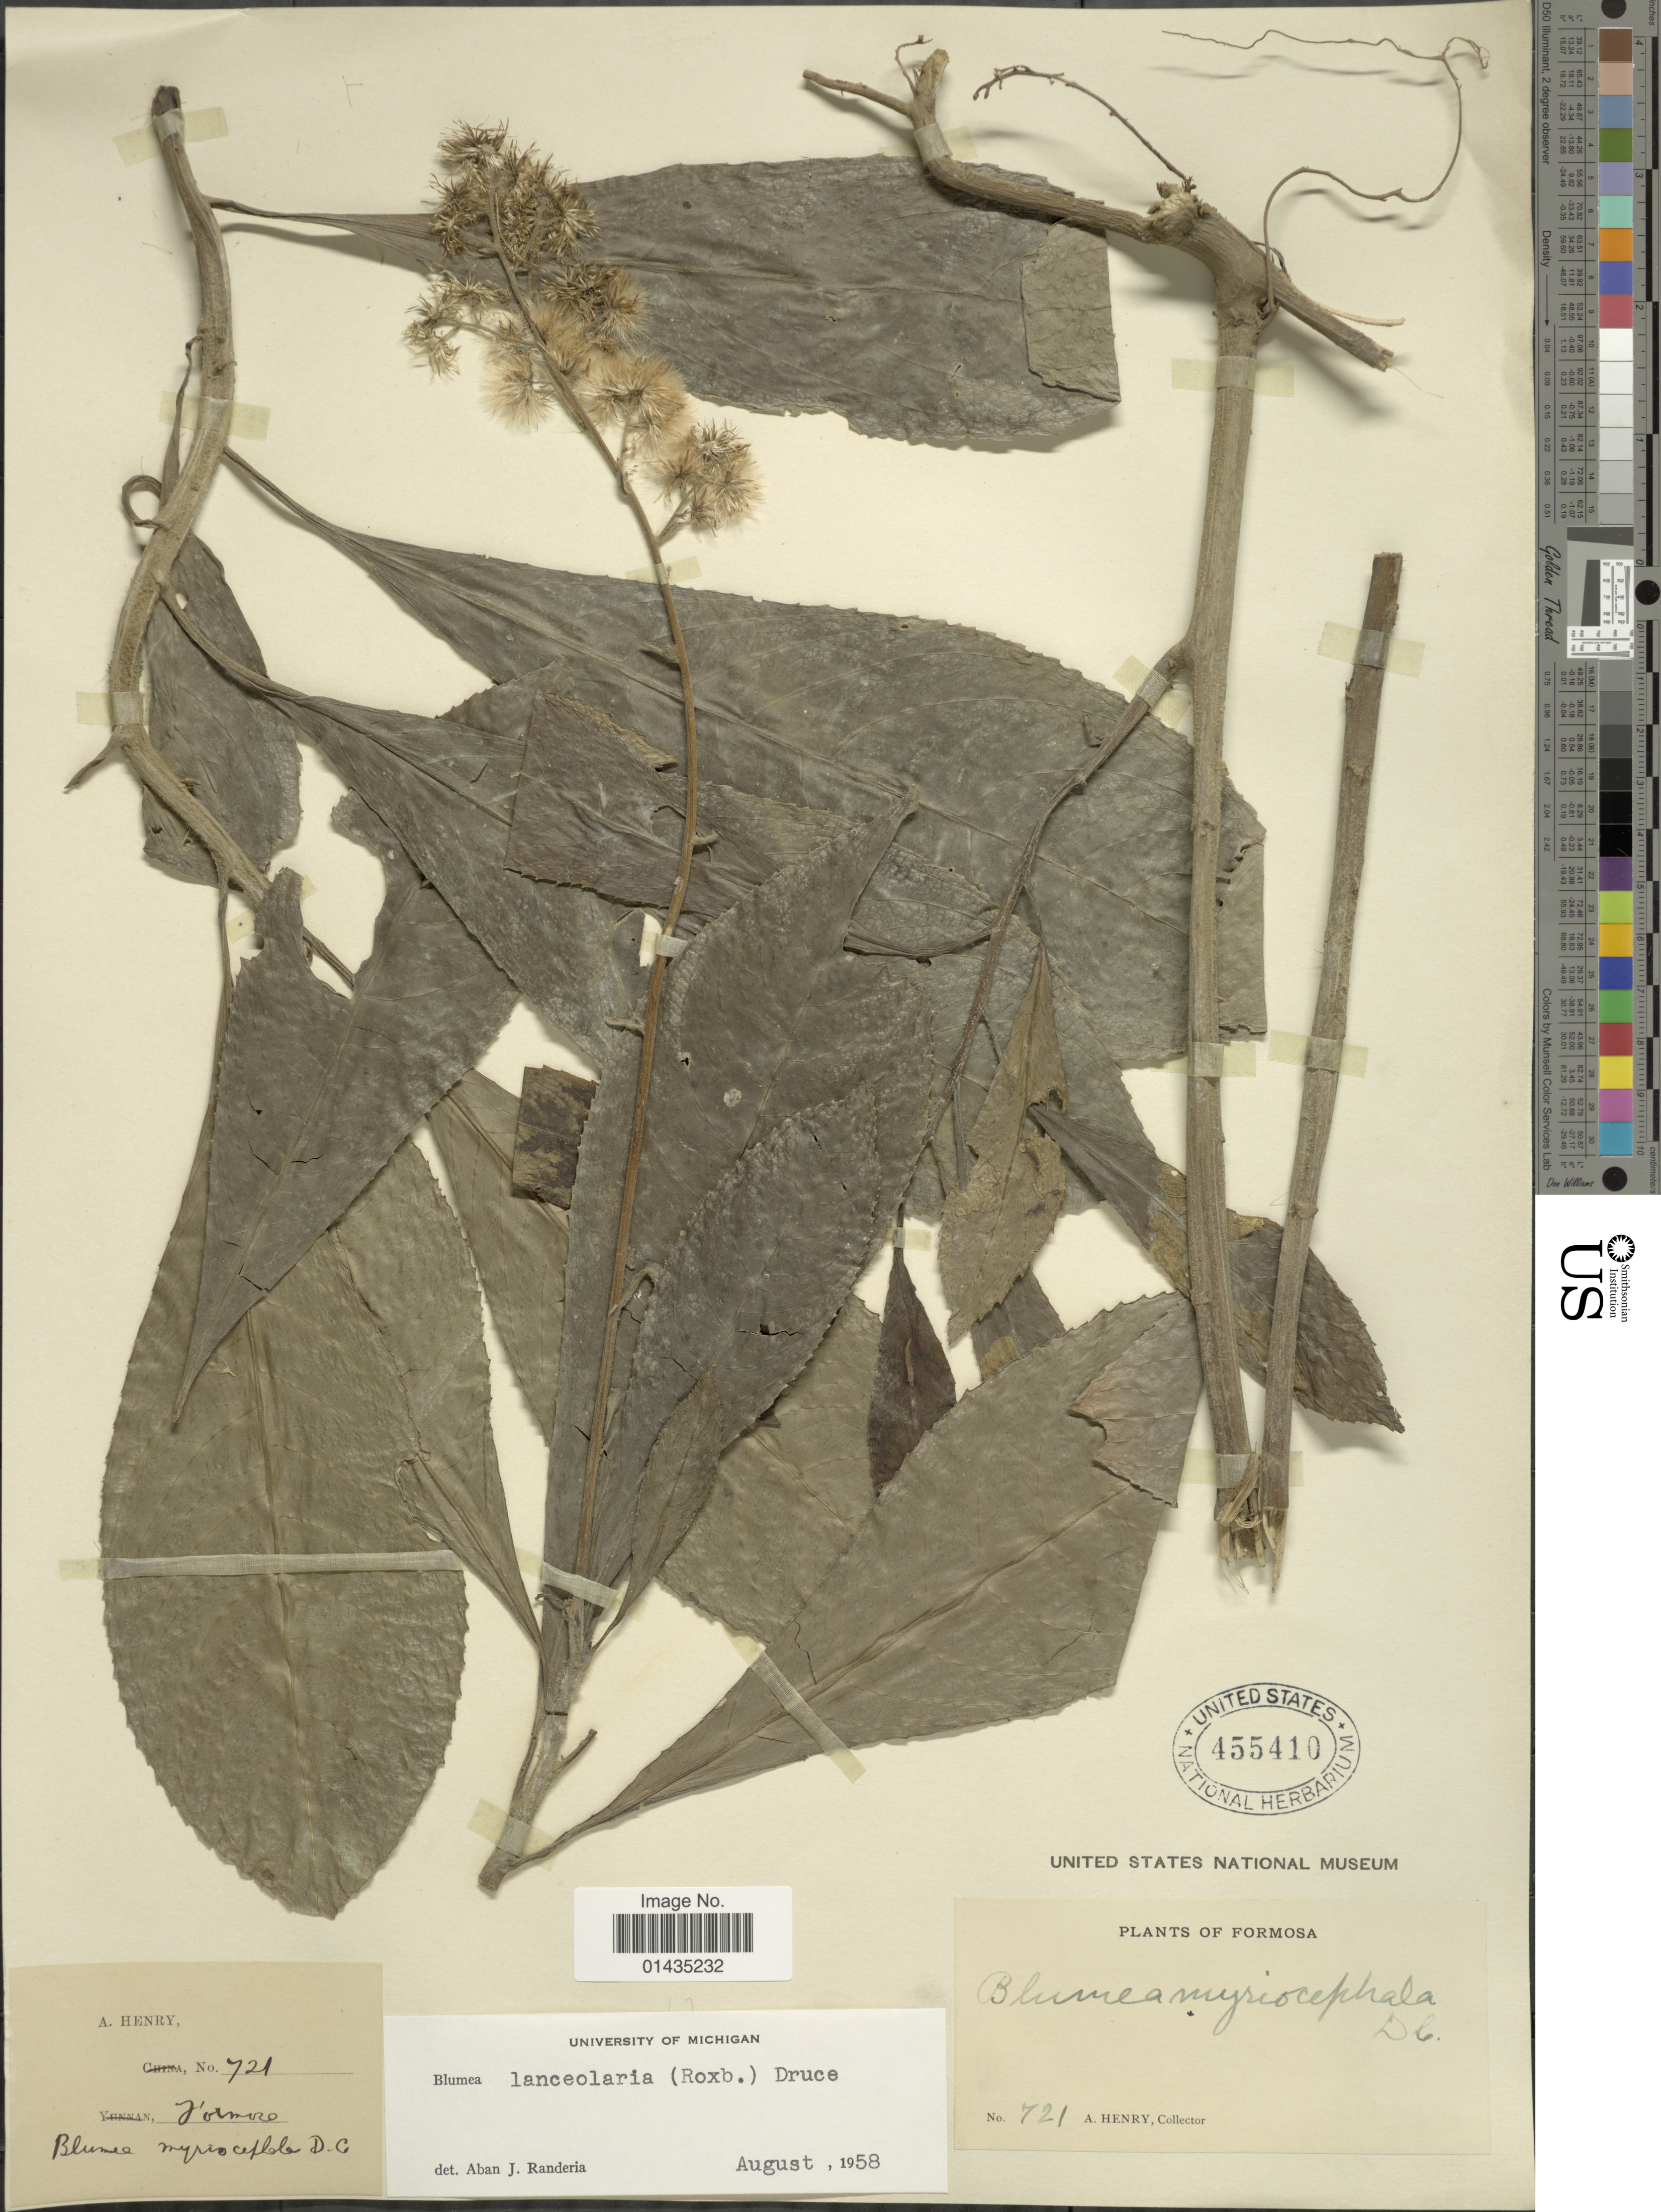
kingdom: Plantae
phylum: Tracheophyta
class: Magnoliopsida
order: Asterales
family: Asteraceae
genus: Blumea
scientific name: Blumea lanceolaria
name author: (Roxb.) Druce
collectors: A. Henry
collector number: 721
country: Taiwan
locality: Formosa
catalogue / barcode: US 455410